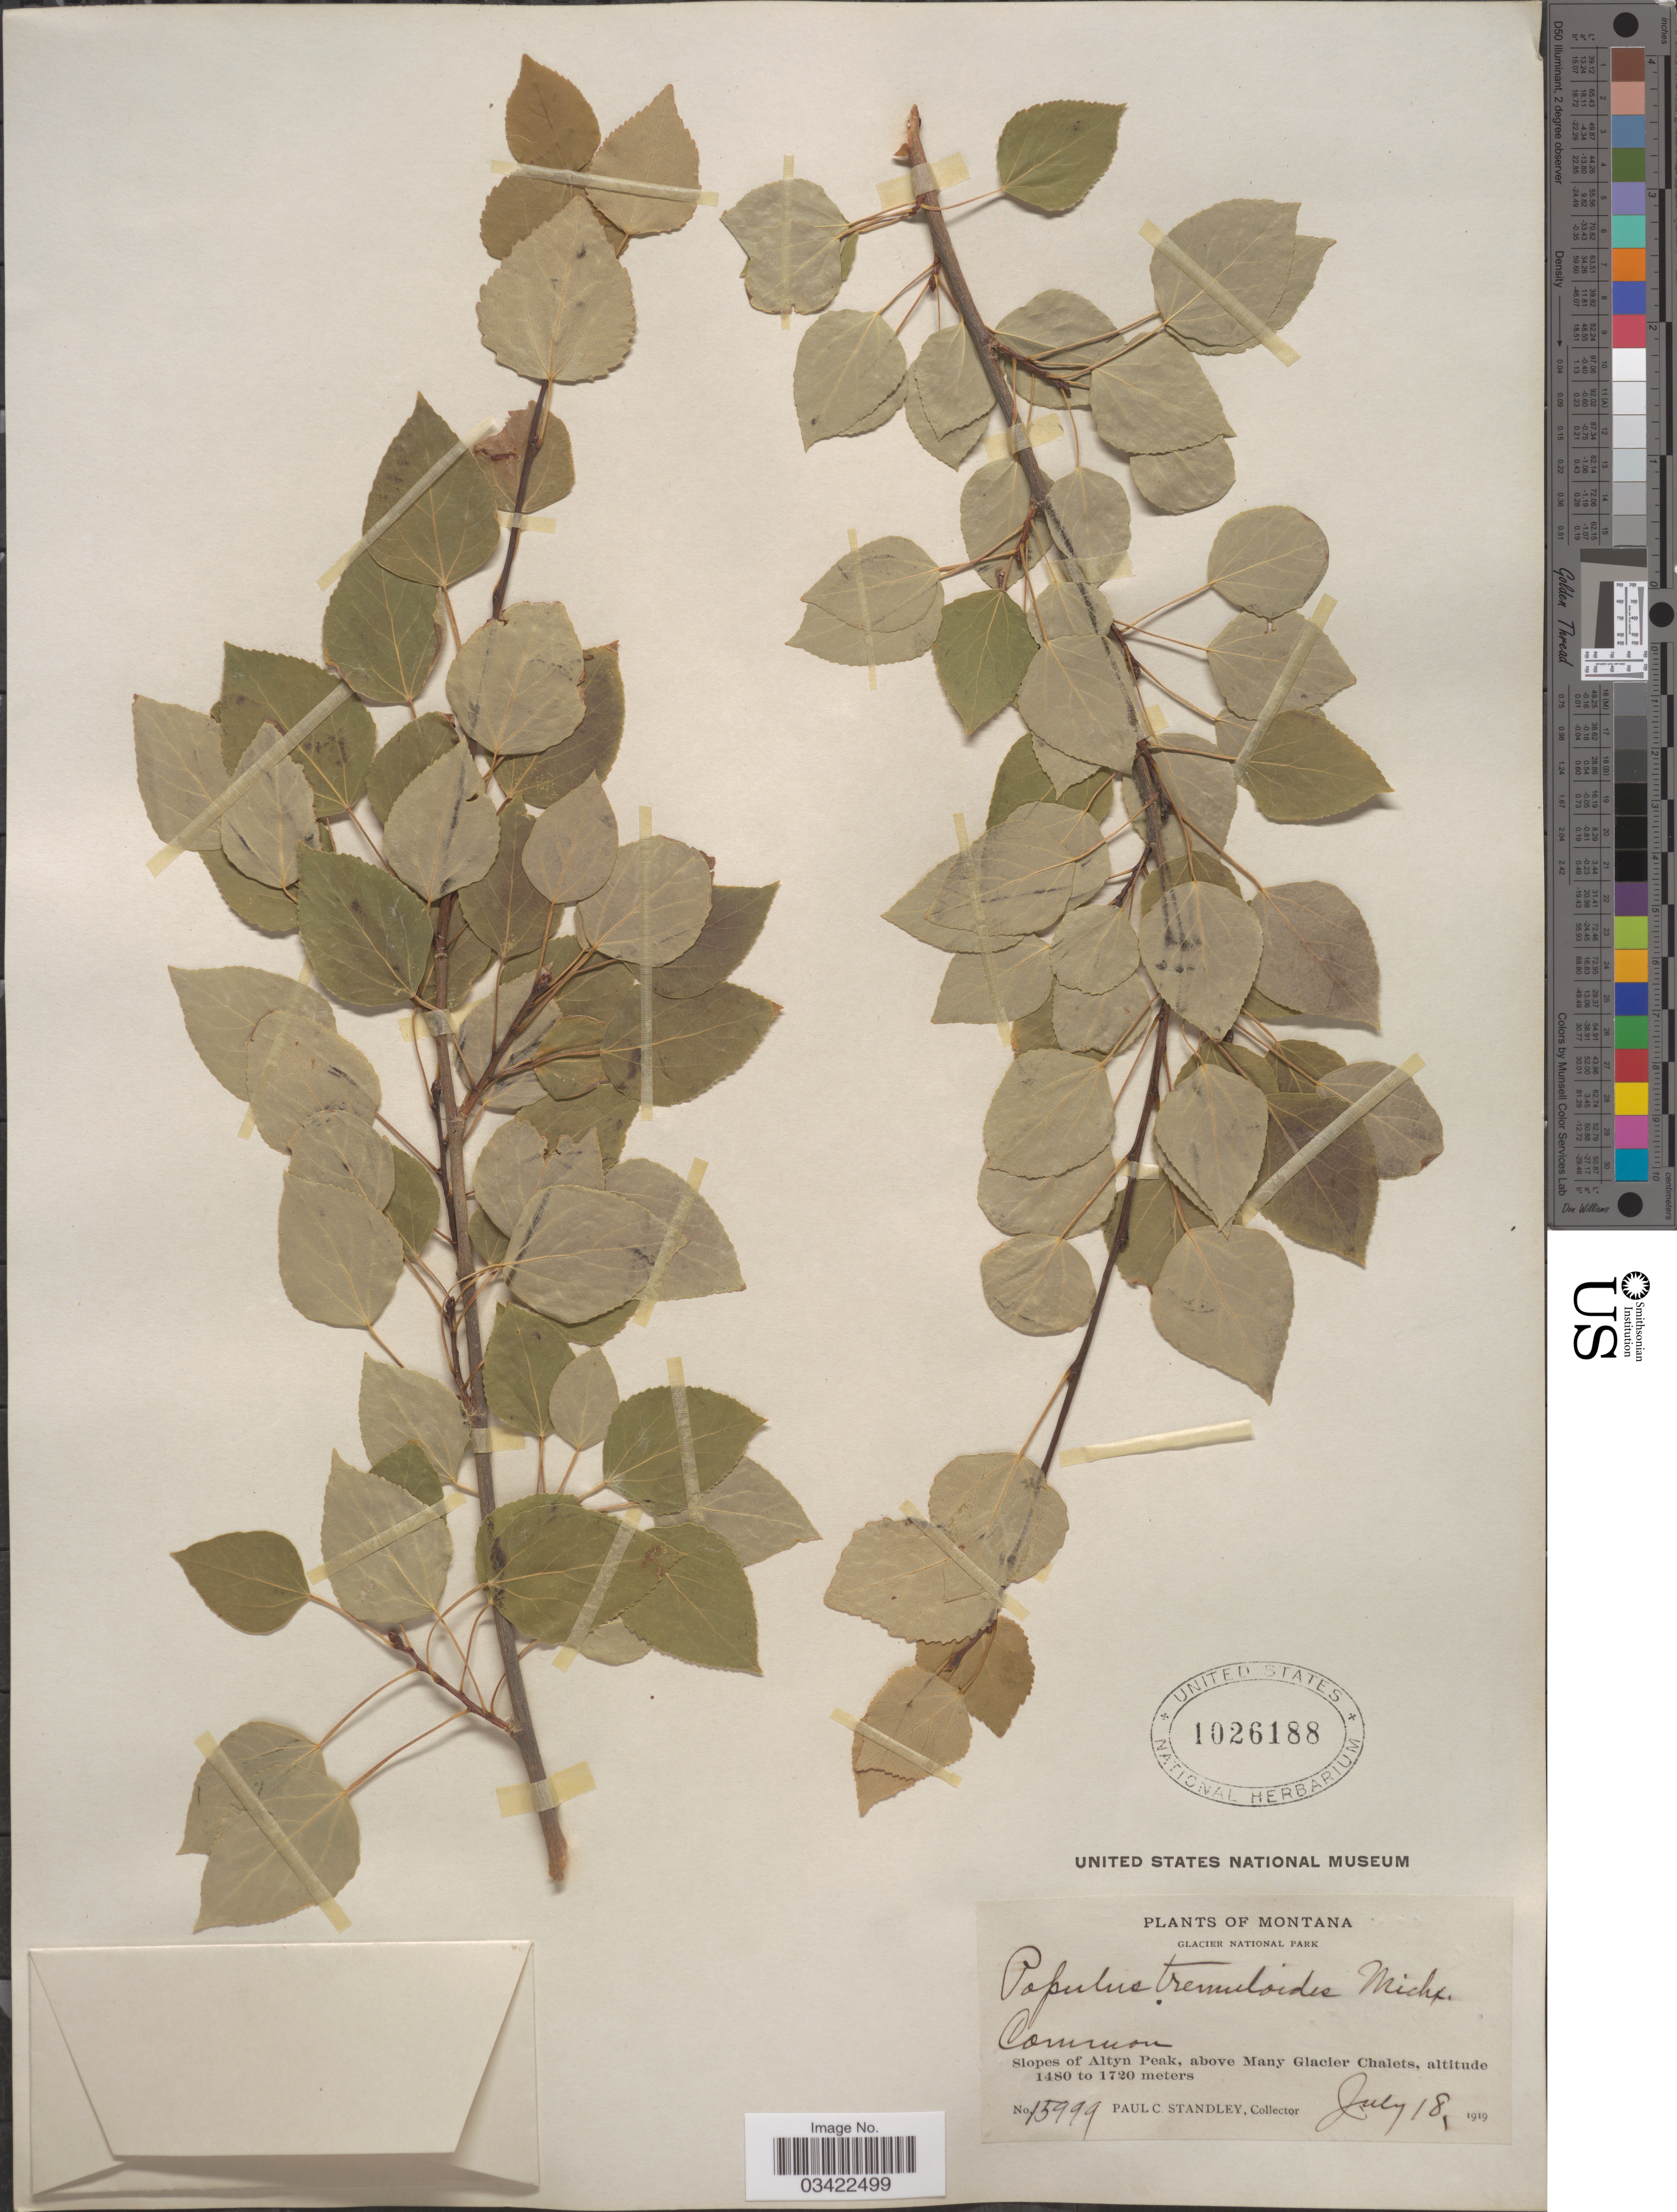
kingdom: Plantae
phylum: Tracheophyta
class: Magnoliopsida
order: Malpighiales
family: Salicaceae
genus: Populus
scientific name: Populus tremuloides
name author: Michx.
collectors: P. C. Standley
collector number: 15999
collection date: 1919-07-18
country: United States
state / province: Montana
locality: Glacier National Park. Slopes of Altyn Peak, above Many Glacier Chalets.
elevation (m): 1480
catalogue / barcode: US 1026188